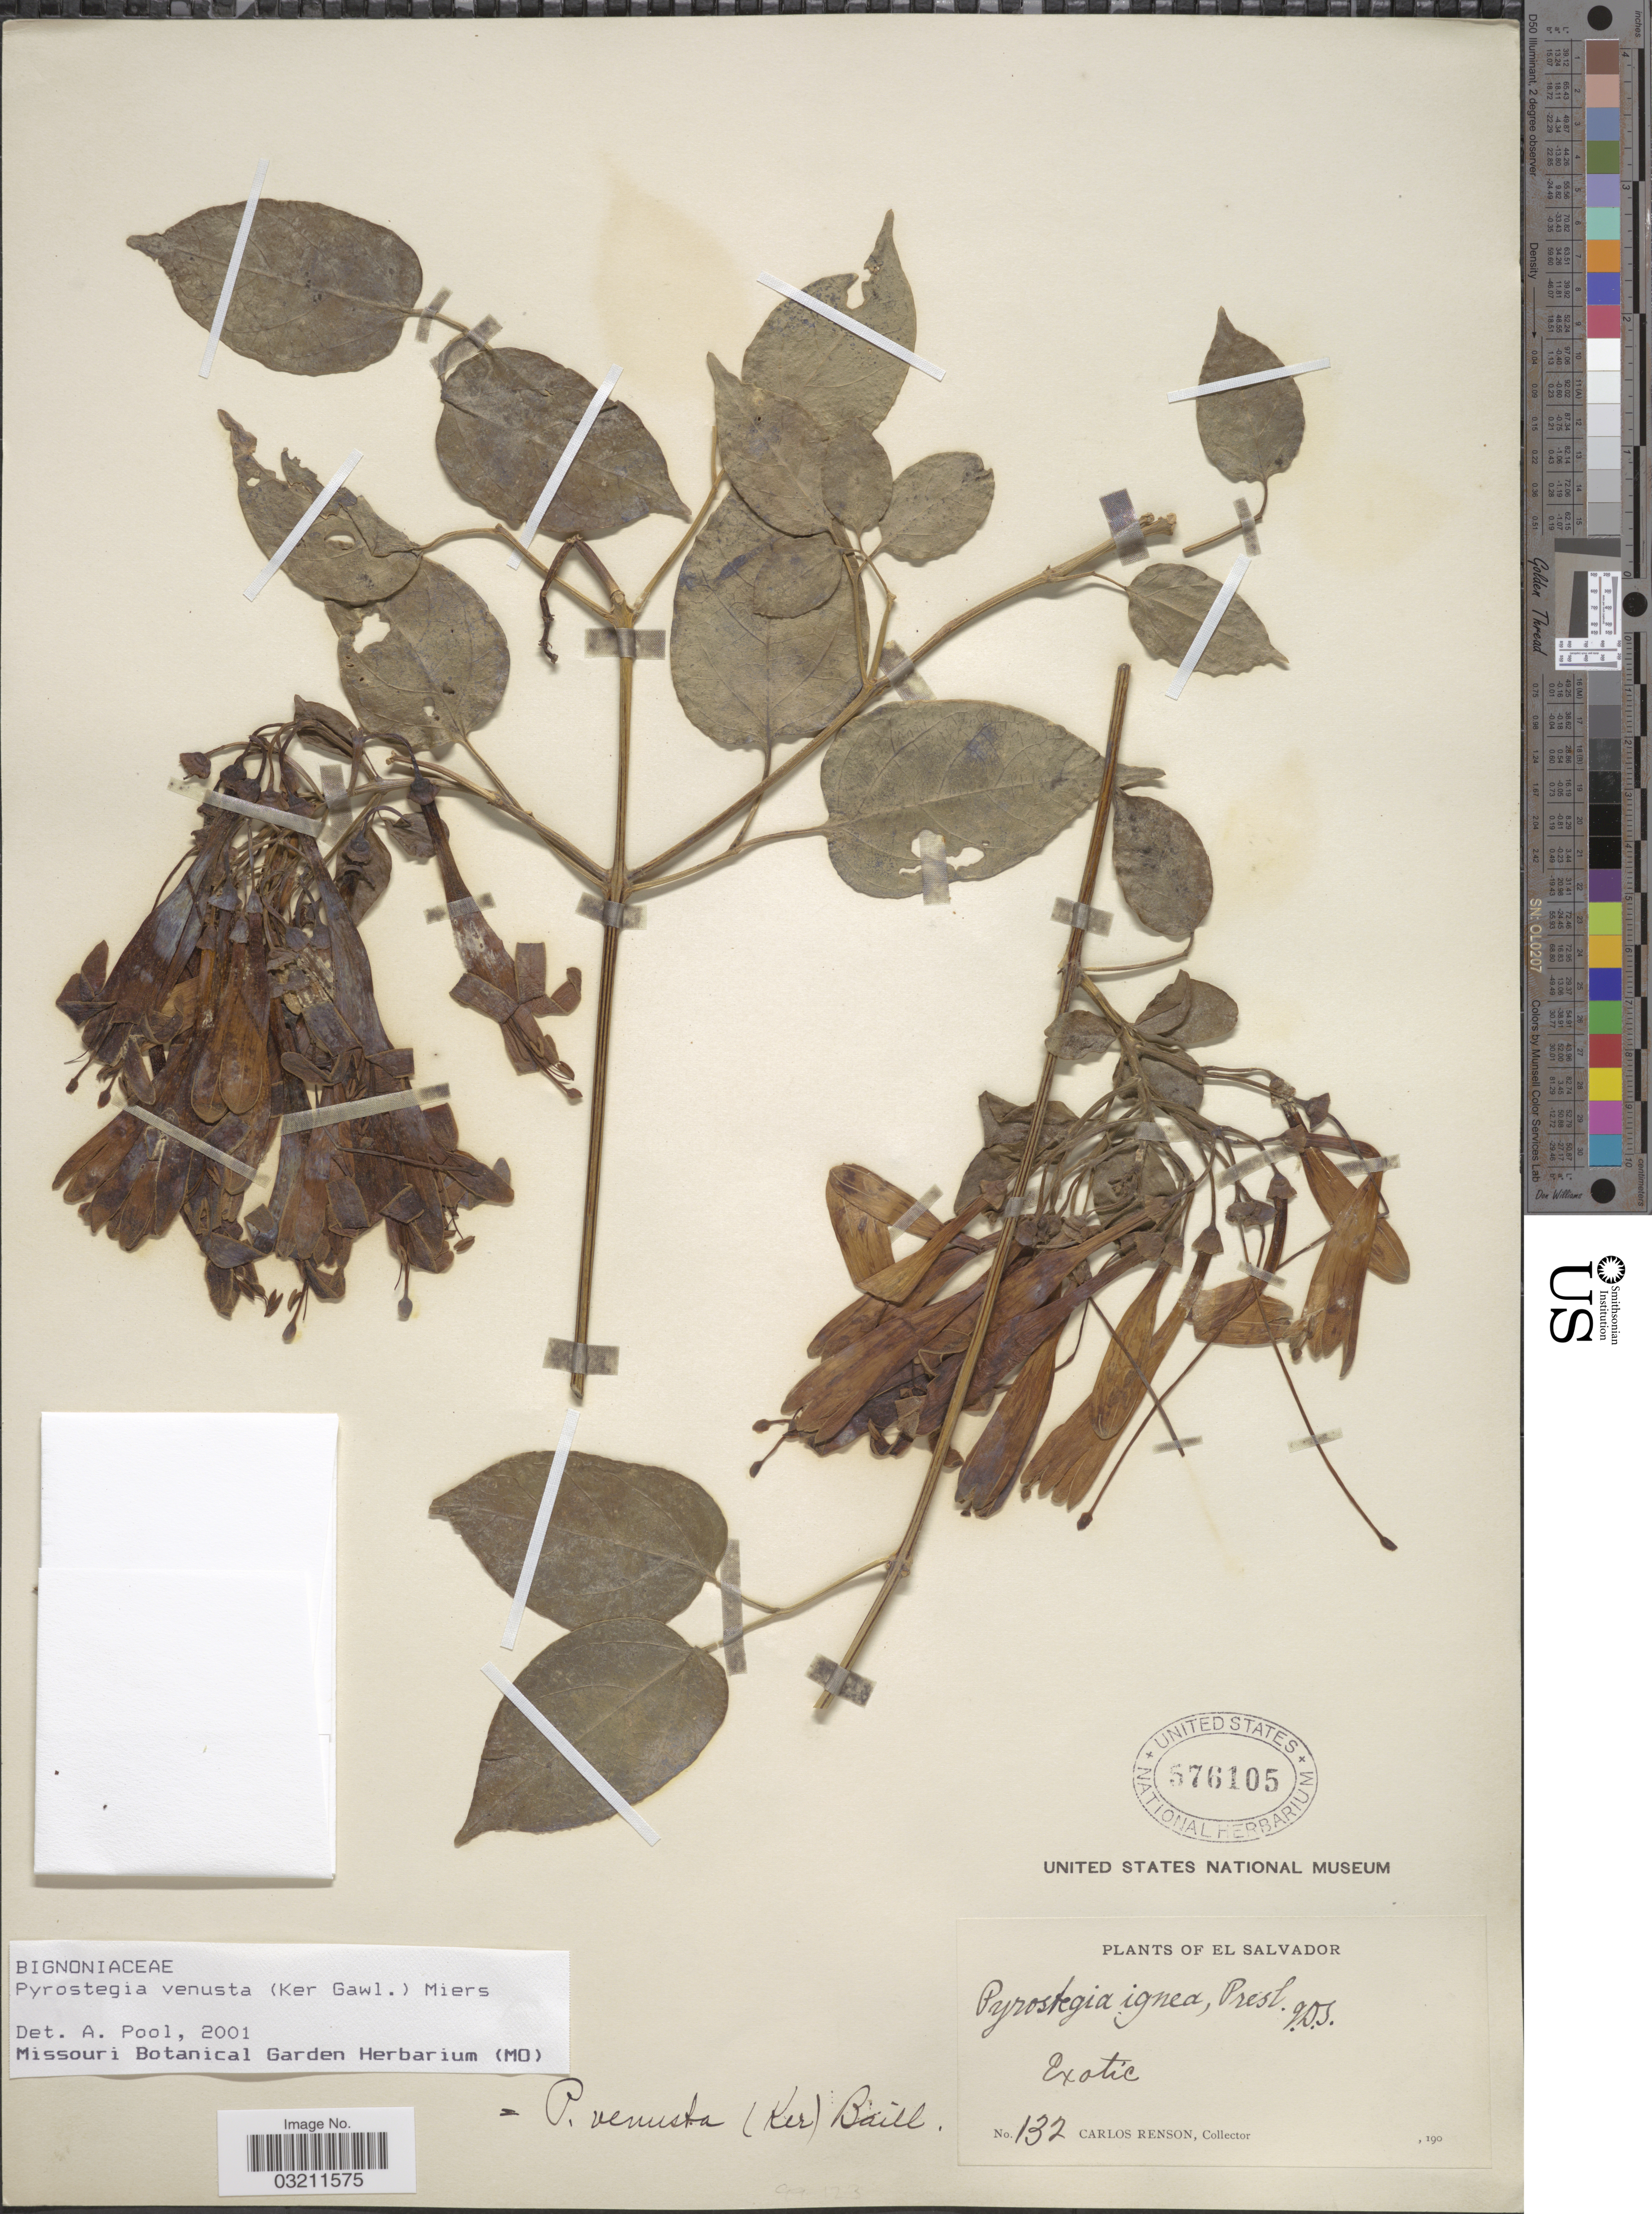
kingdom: Plantae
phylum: Tracheophyta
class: Magnoliopsida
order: Lamiales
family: Bignoniaceae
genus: Pyrostegia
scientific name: Pyrostegia venusta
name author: (Ker Gawl.) Miers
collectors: C. Renson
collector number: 132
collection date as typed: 190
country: El Salvador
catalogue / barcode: US 576105